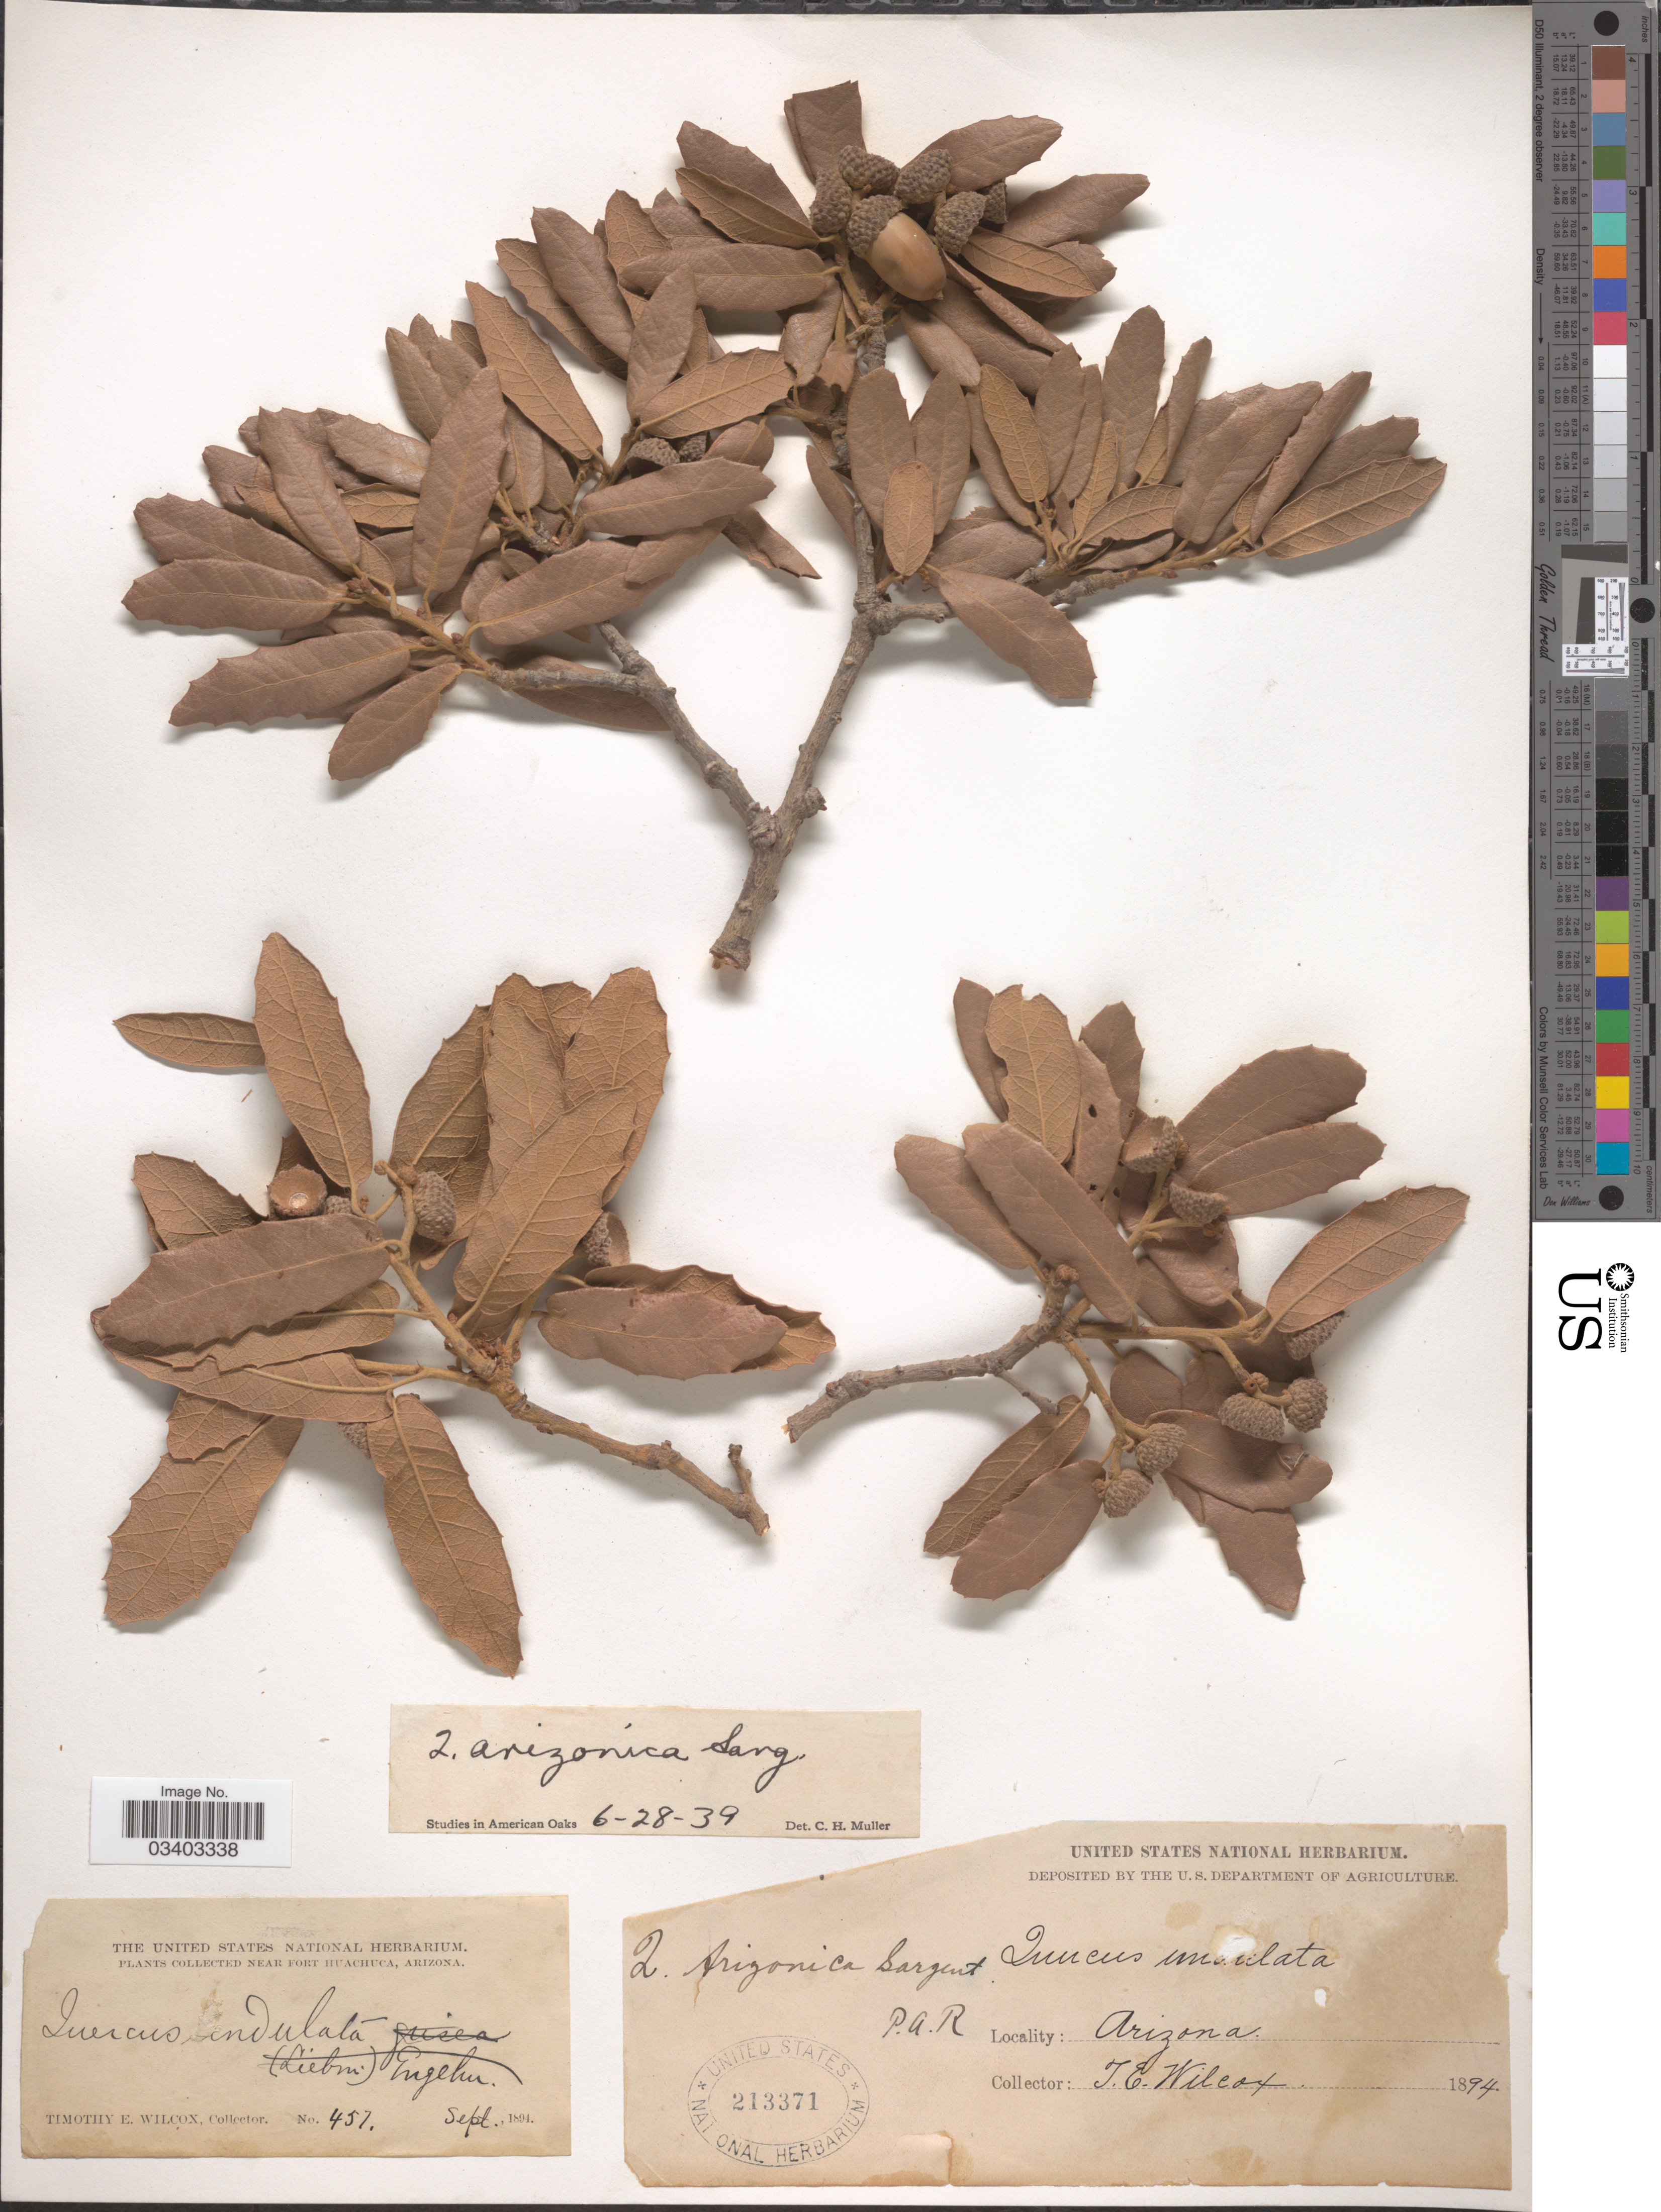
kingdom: Plantae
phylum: Tracheophyta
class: Magnoliopsida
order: Fagales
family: Fagaceae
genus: Quercus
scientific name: Quercus arizonica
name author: Sarg.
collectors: T. E. Wilcox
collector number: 457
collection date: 1894-09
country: United States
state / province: Arizona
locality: Near Fort Huachuca.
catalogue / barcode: US 213371